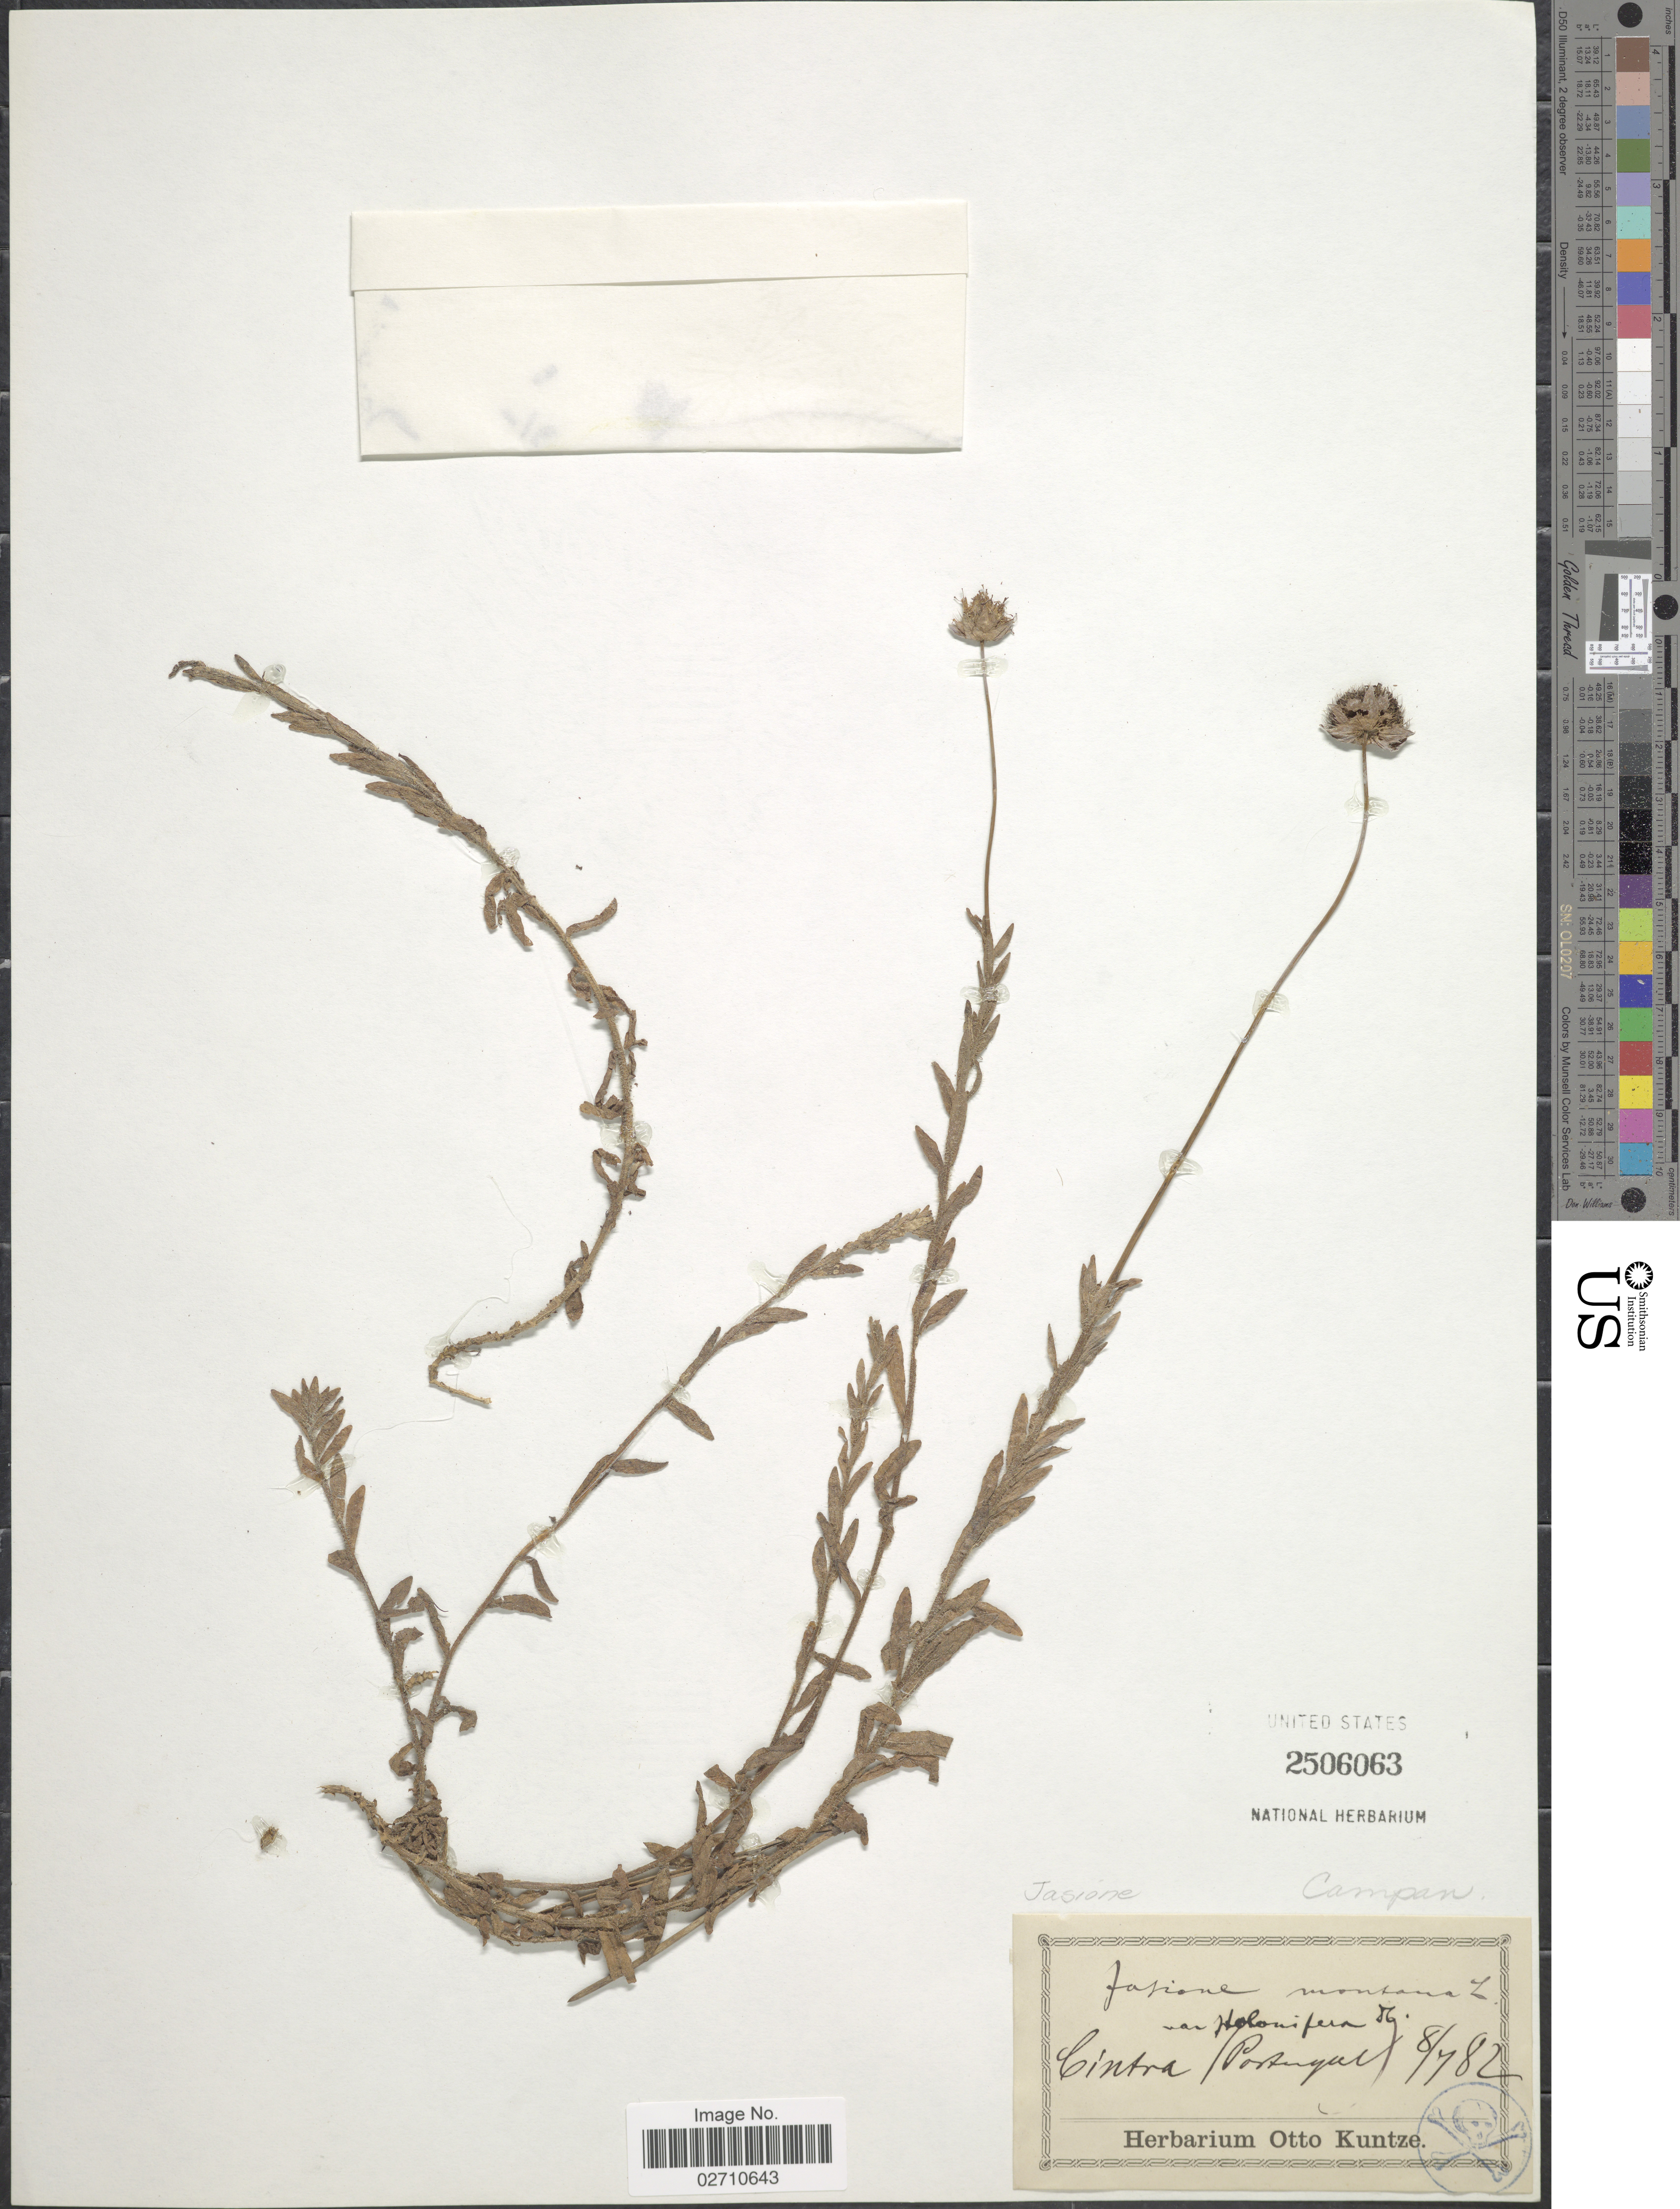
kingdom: Plantae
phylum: Tracheophyta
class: Magnoliopsida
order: Asterales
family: Campanulaceae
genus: Jasione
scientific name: Jasione montana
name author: L.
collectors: ex herb. Otto Kuntze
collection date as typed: Transcribed d/m/y: 8/7/82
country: Portugal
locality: Cintra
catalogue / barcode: US 2506063